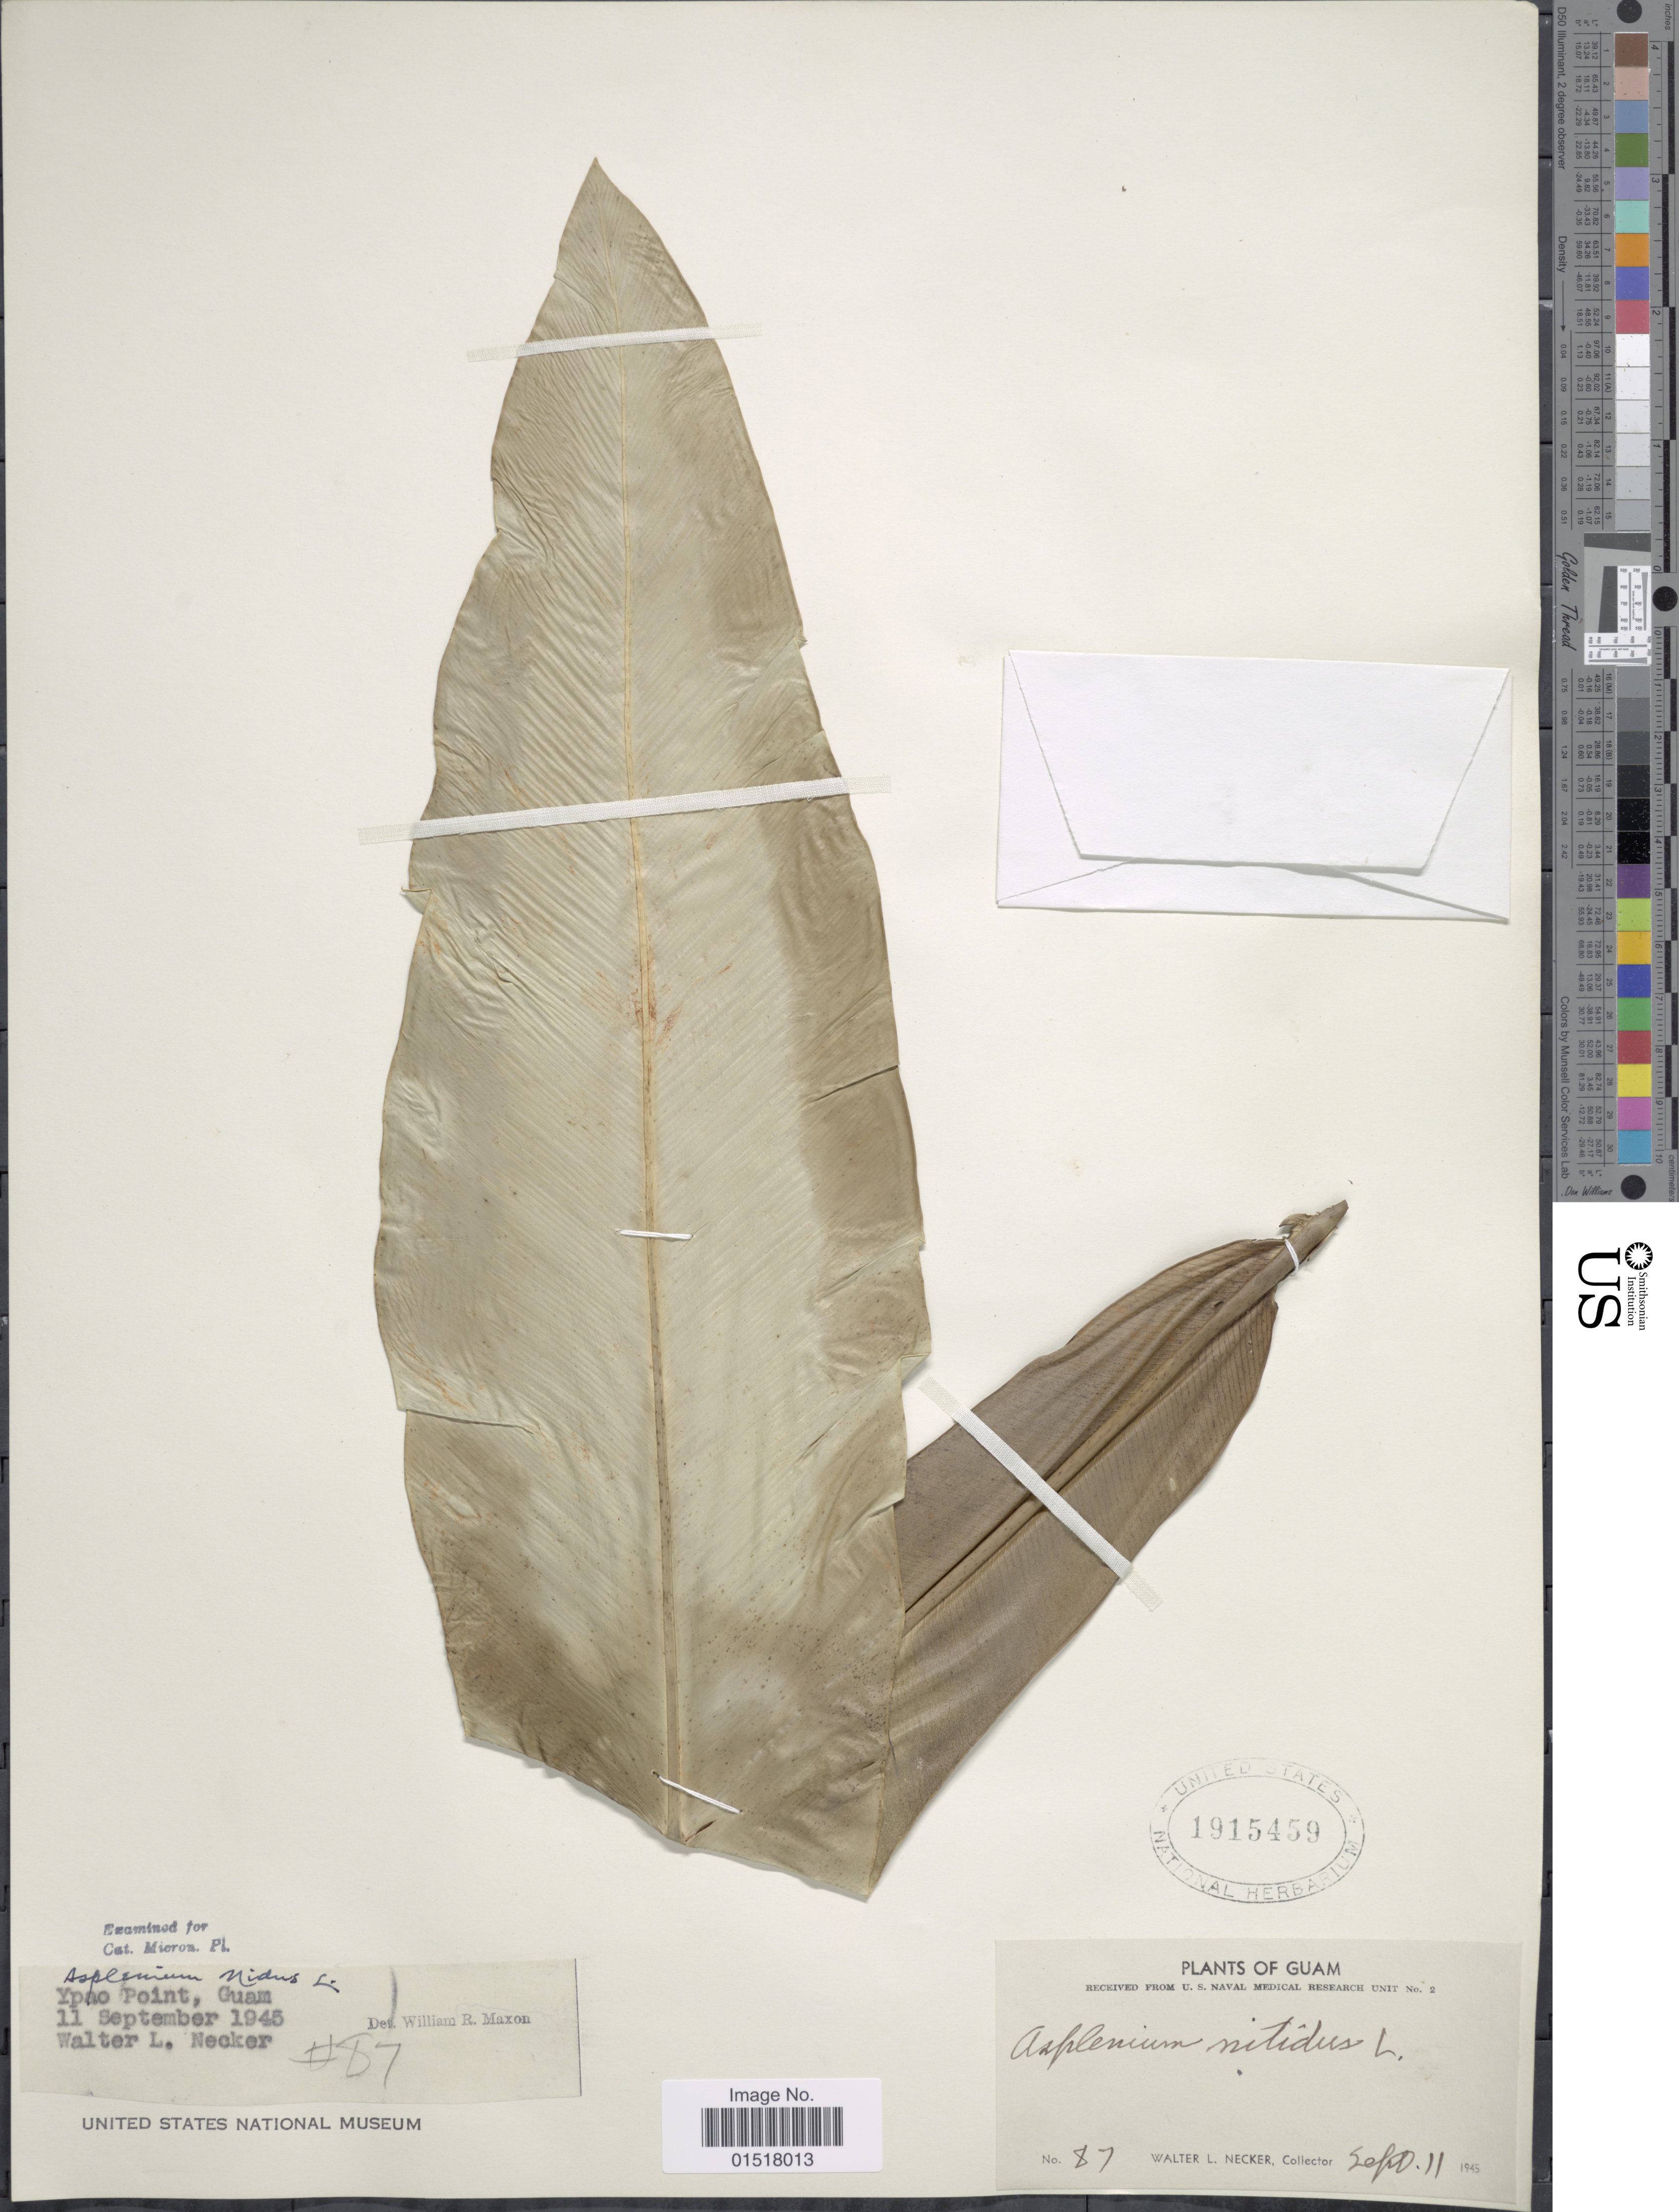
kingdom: Plantae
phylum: Tracheophyta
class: Polypodiopsida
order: Polypodiales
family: Aspleniaceae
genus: Asplenium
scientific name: Asplenium nidus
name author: L.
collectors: W. L. Necker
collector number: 87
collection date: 1945-09-11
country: Guam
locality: Ypno Point.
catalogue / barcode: US 1915459